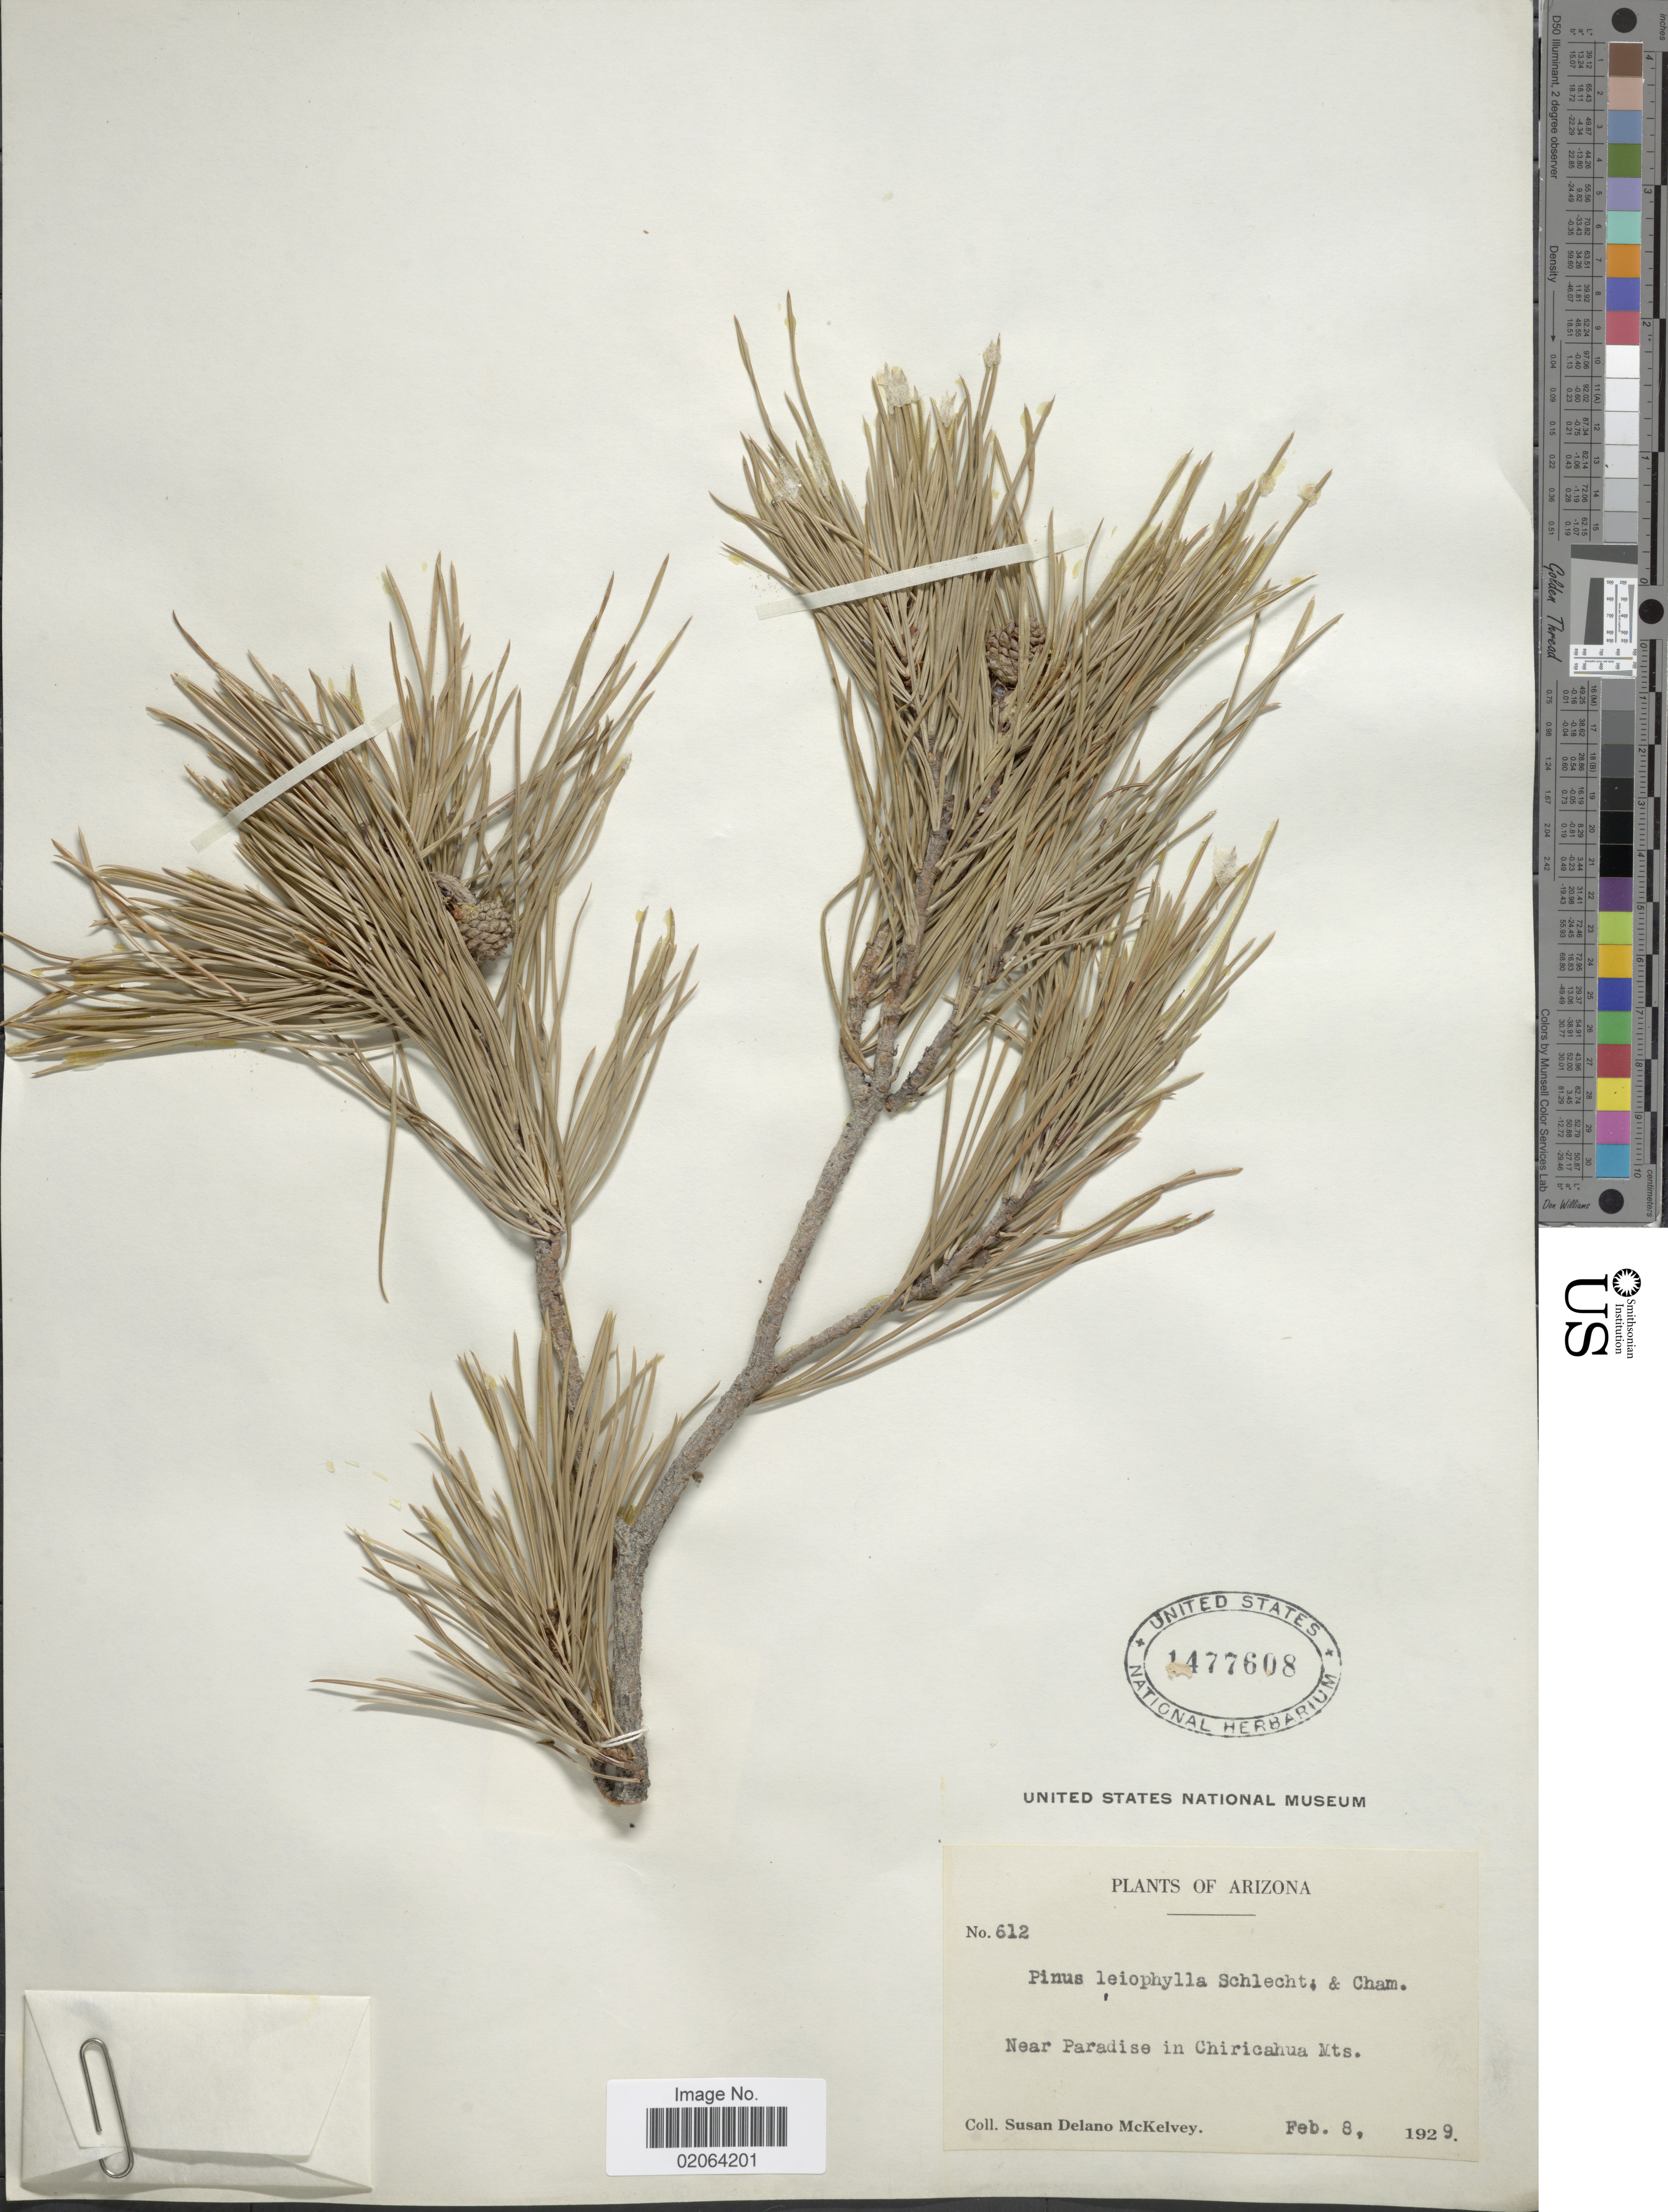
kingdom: Plantae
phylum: Tracheophyta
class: Pinopsida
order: Pinales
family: Pinaceae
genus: Pinus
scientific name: Pinus leiophylla var. chihuahuana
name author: (Engelm.) Shaw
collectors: S. A. McKelvey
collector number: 612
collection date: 1929-02-08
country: United States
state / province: Arizona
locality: Near Paradise in Chiricahua Mts.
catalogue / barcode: US 1477608